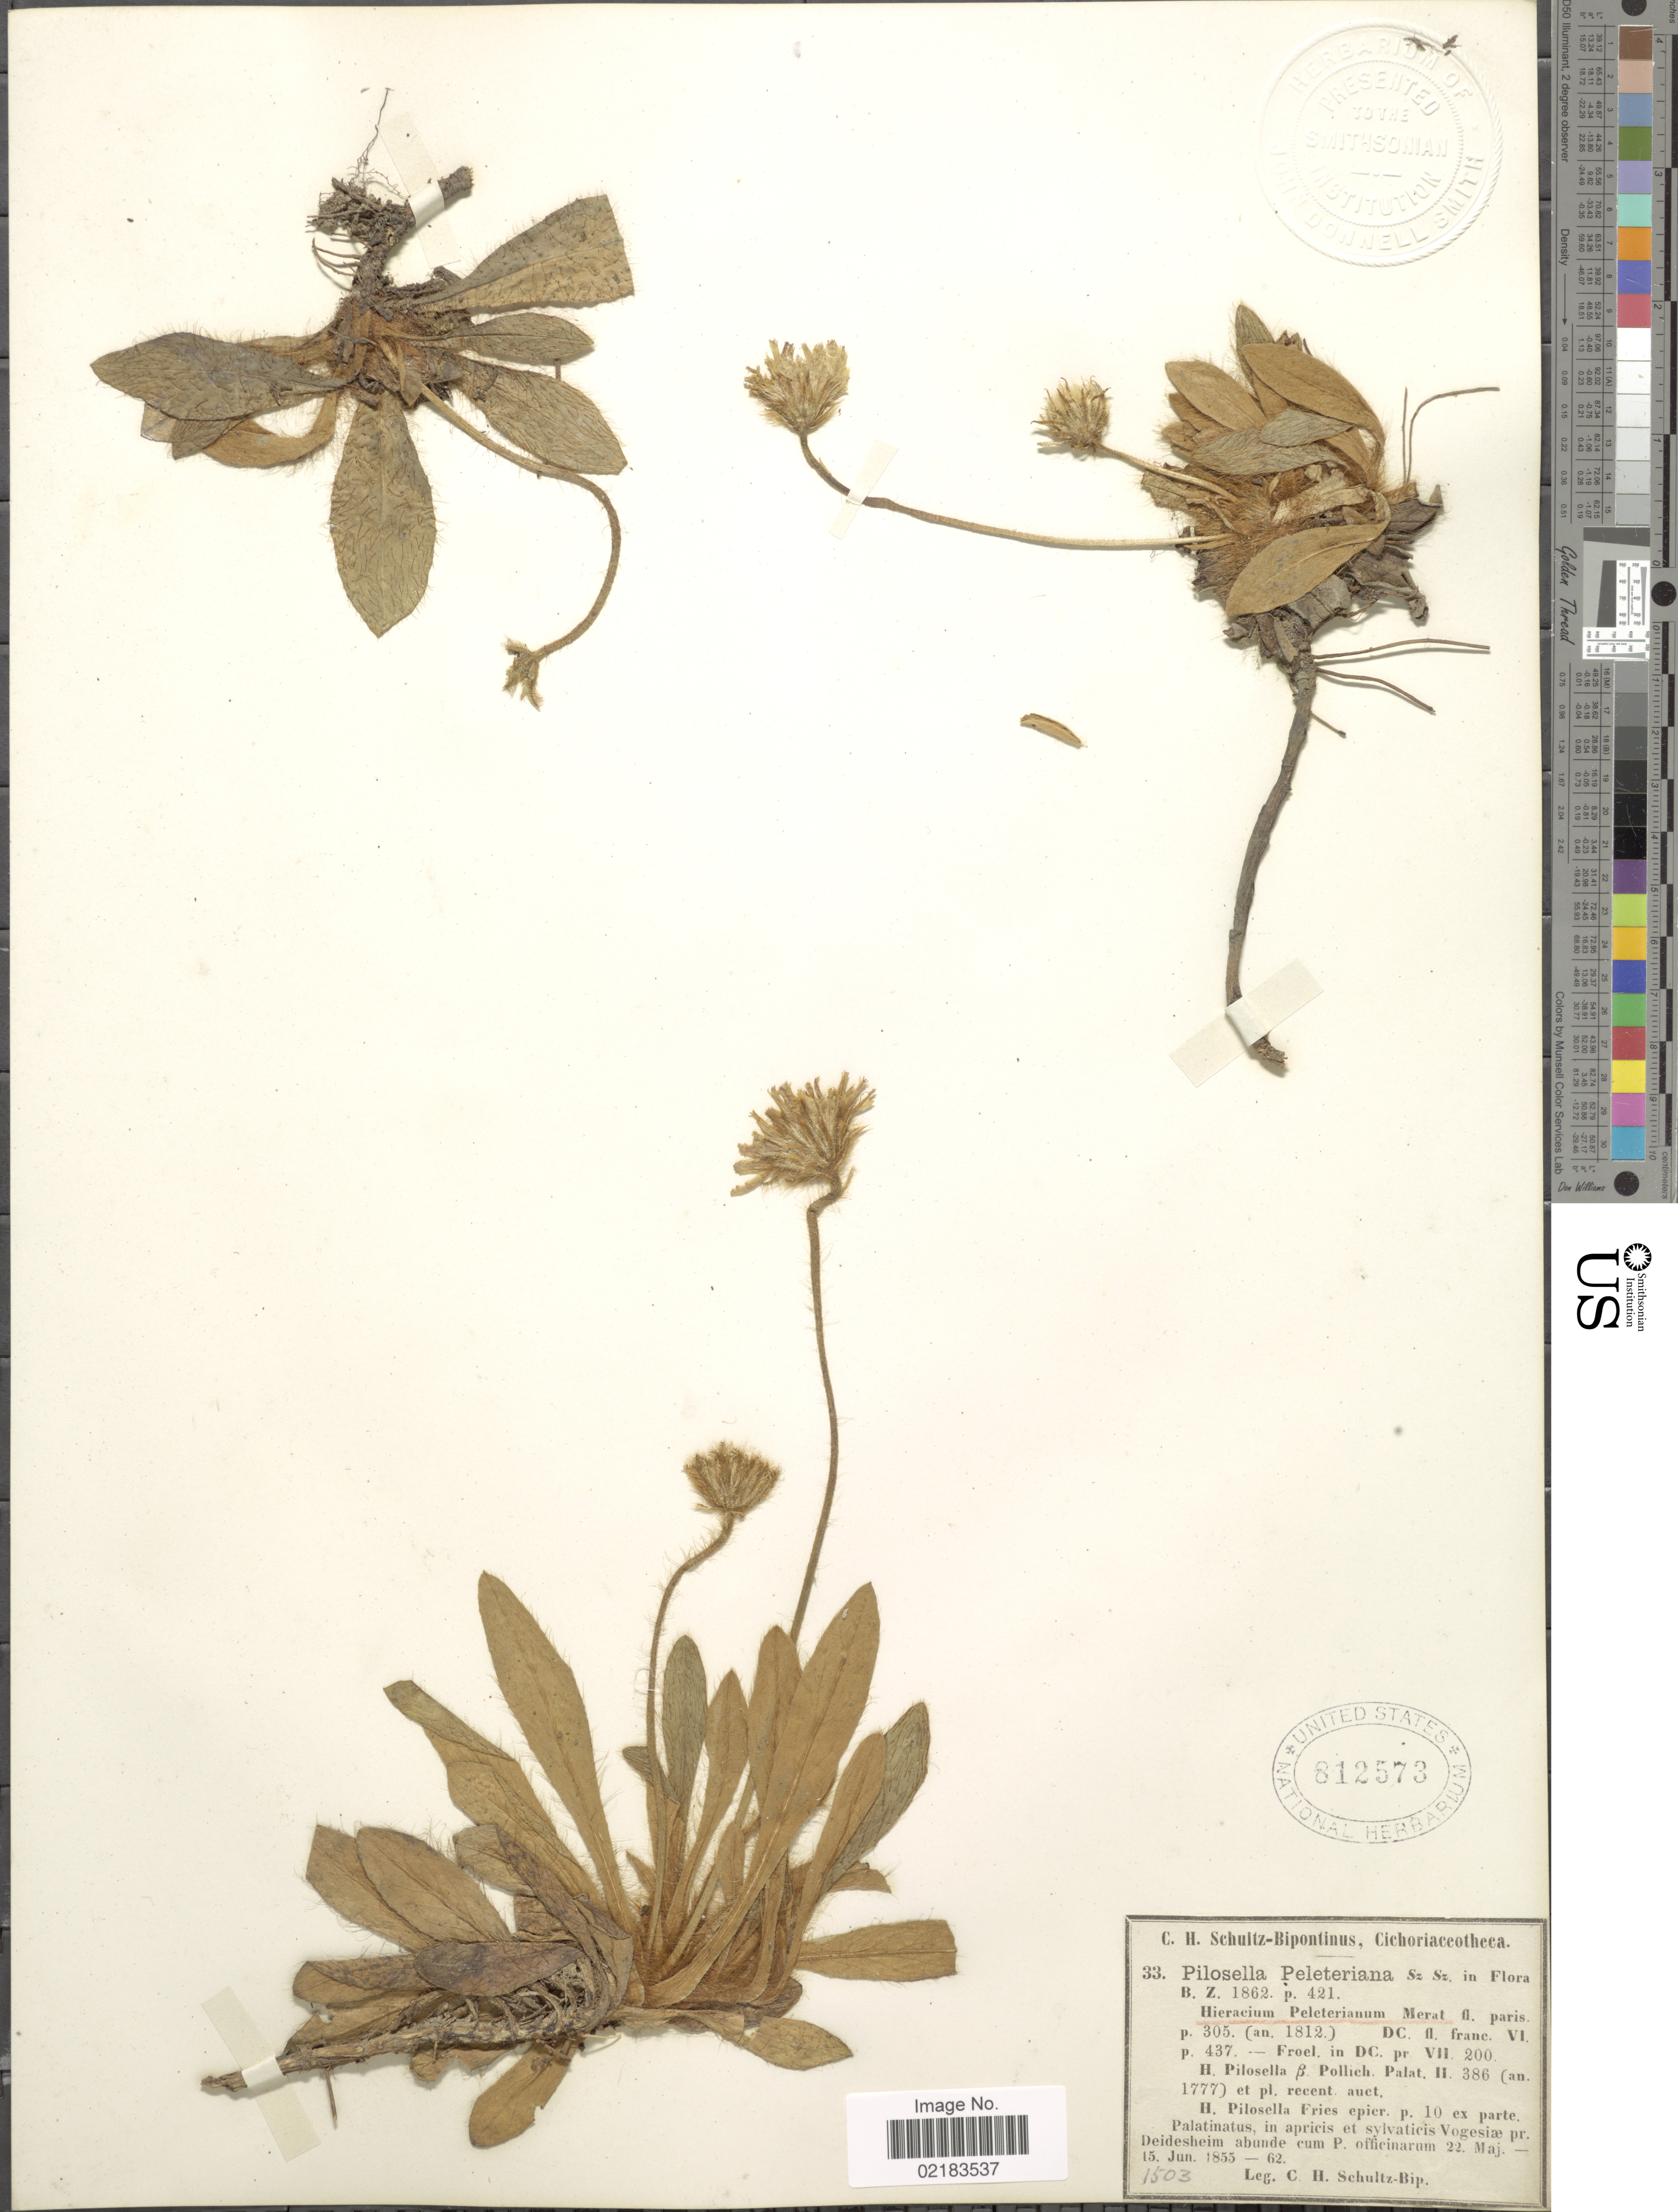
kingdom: Plantae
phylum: Tracheophyta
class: Magnoliopsida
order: Asterales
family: Asteraceae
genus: Pilosella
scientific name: Pilosella peleteriana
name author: (Mérat) F.W. Schultz & Sch. Bip.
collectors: C. H. Schultz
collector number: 1503/33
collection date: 1855-05-22/1862-06-15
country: Germany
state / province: Rhineland-Palatinate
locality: Palatinatus, in apricis et sulvaticis Vogesia pr. Deidesheim abunde cum P. officinarum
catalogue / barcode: US 812573